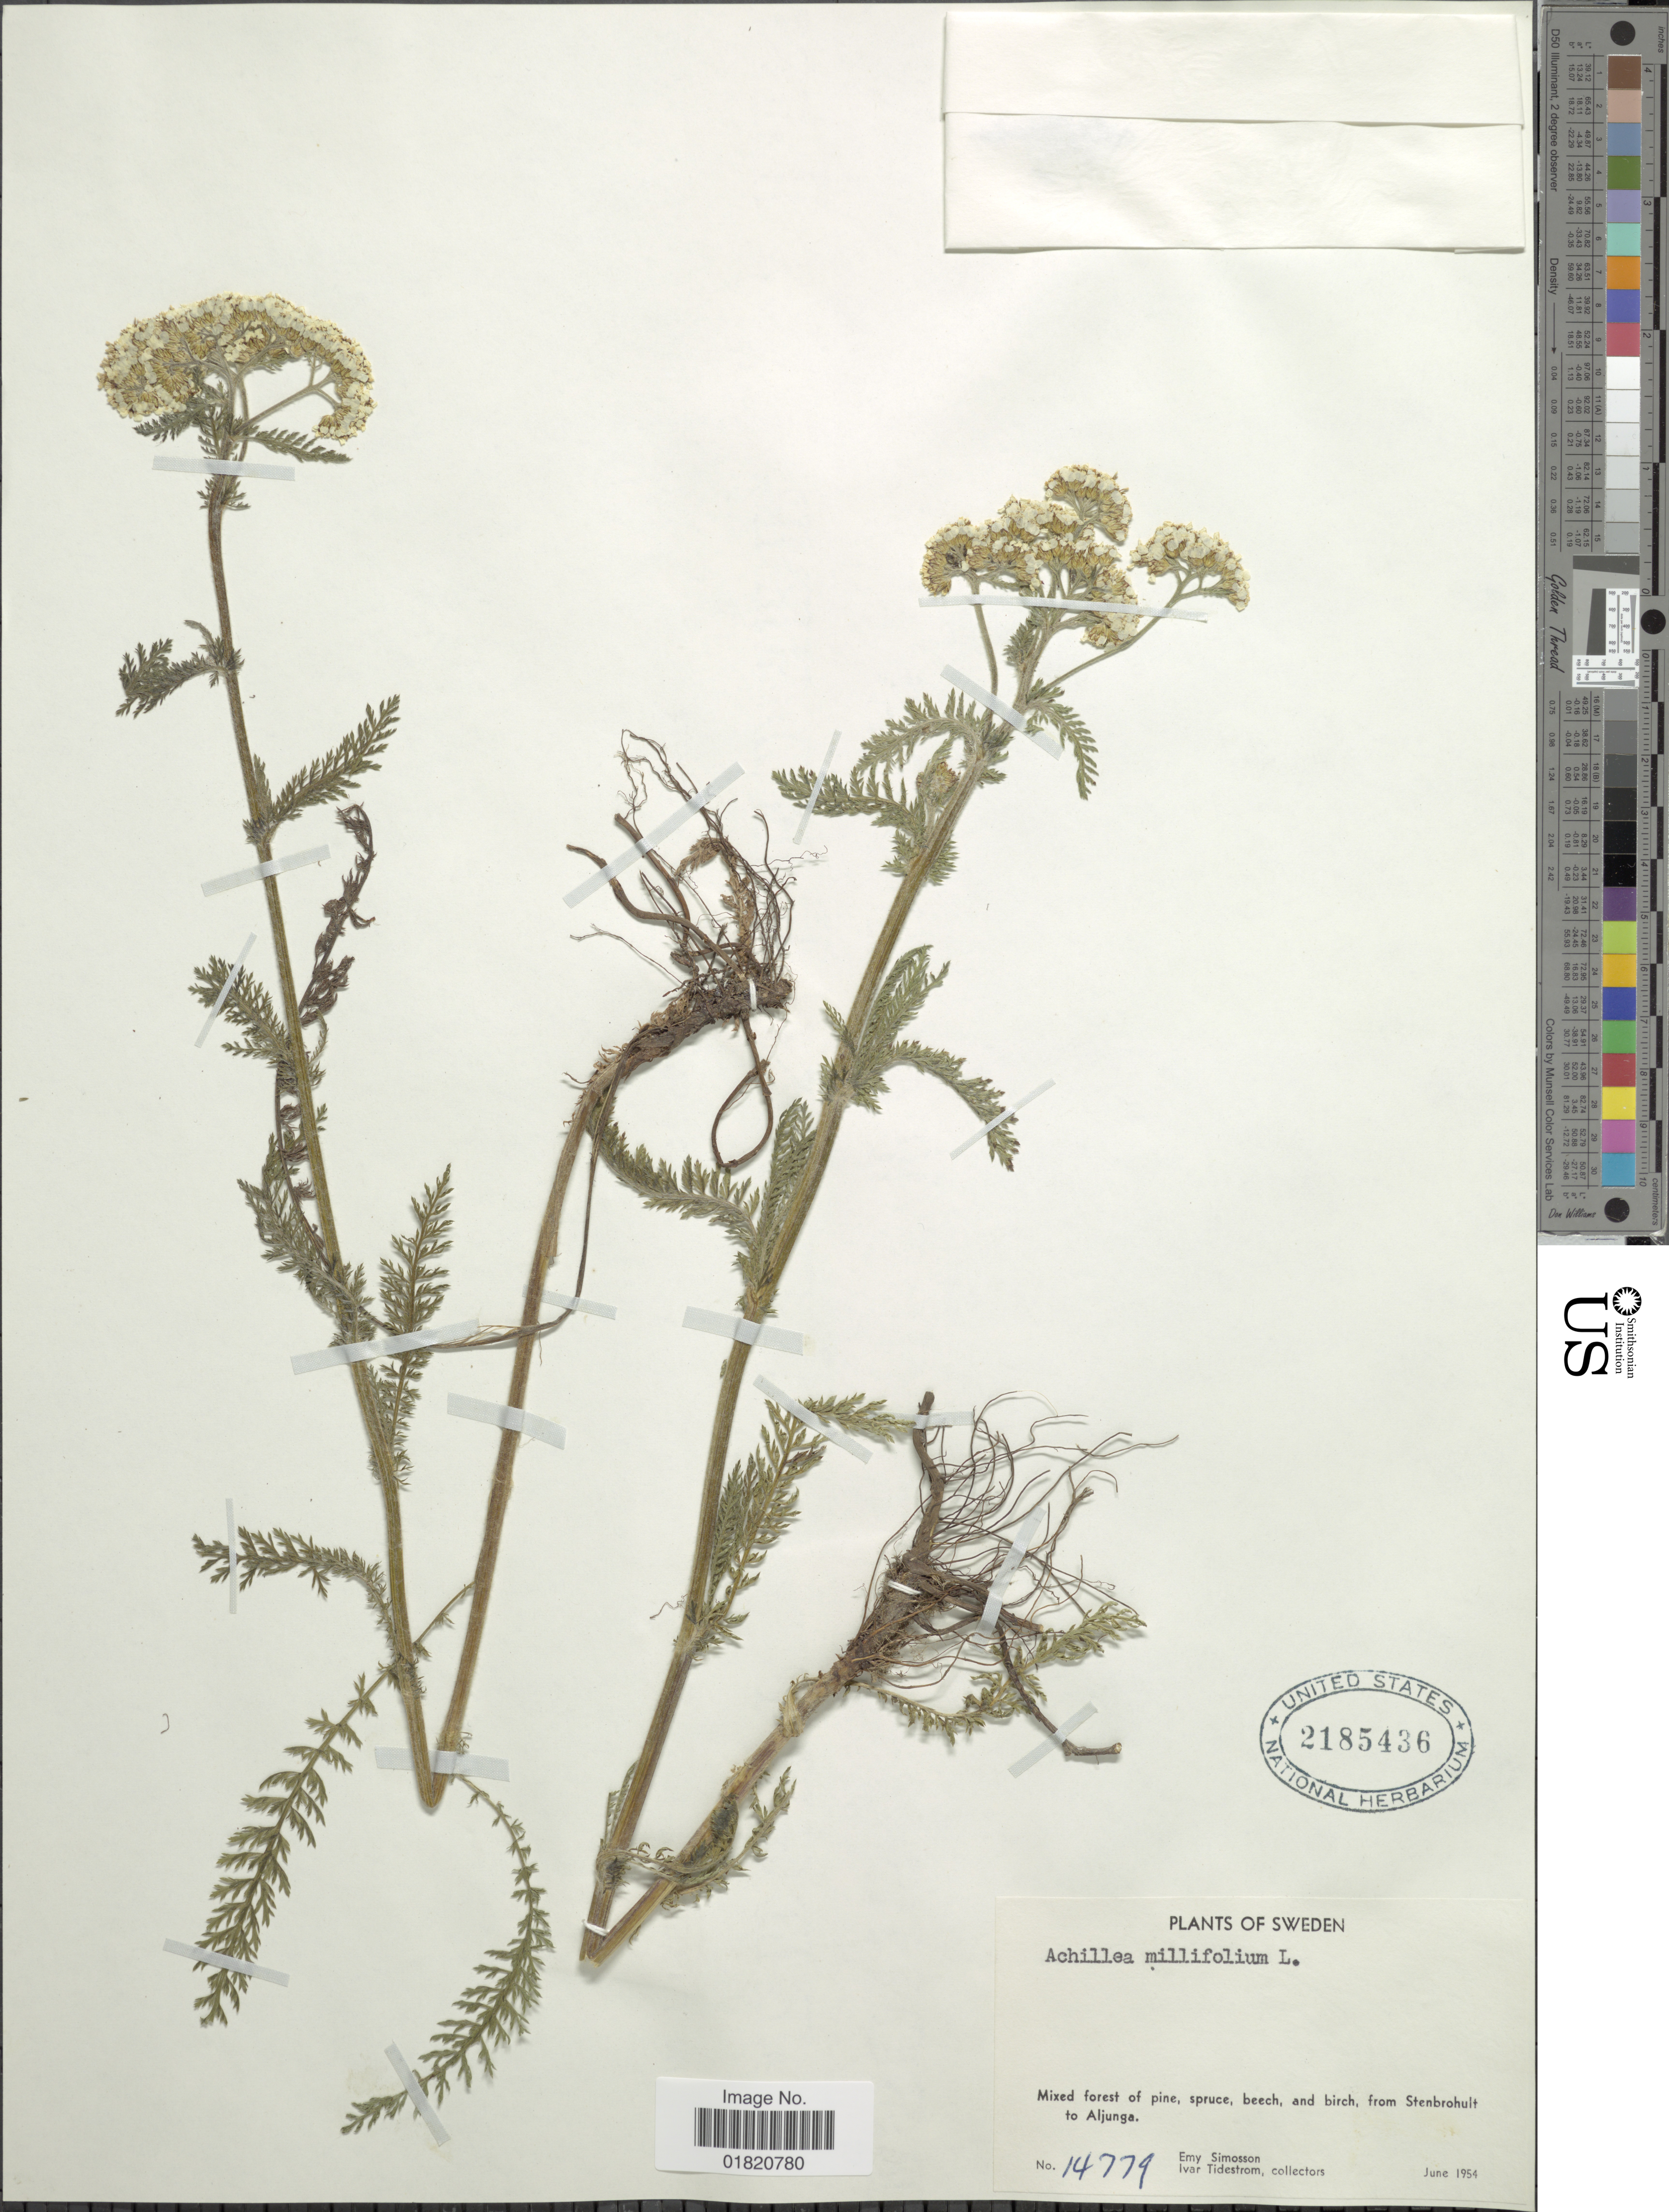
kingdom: Plantae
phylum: Tracheophyta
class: Magnoliopsida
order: Asterales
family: Asteraceae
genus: Achillea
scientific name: Achillea millefolium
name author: L.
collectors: E. Simosson & I. F. Tidestrom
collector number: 14779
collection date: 1954-06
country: Sweden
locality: From Stenbrohult to Aljunga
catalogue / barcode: US 2185436